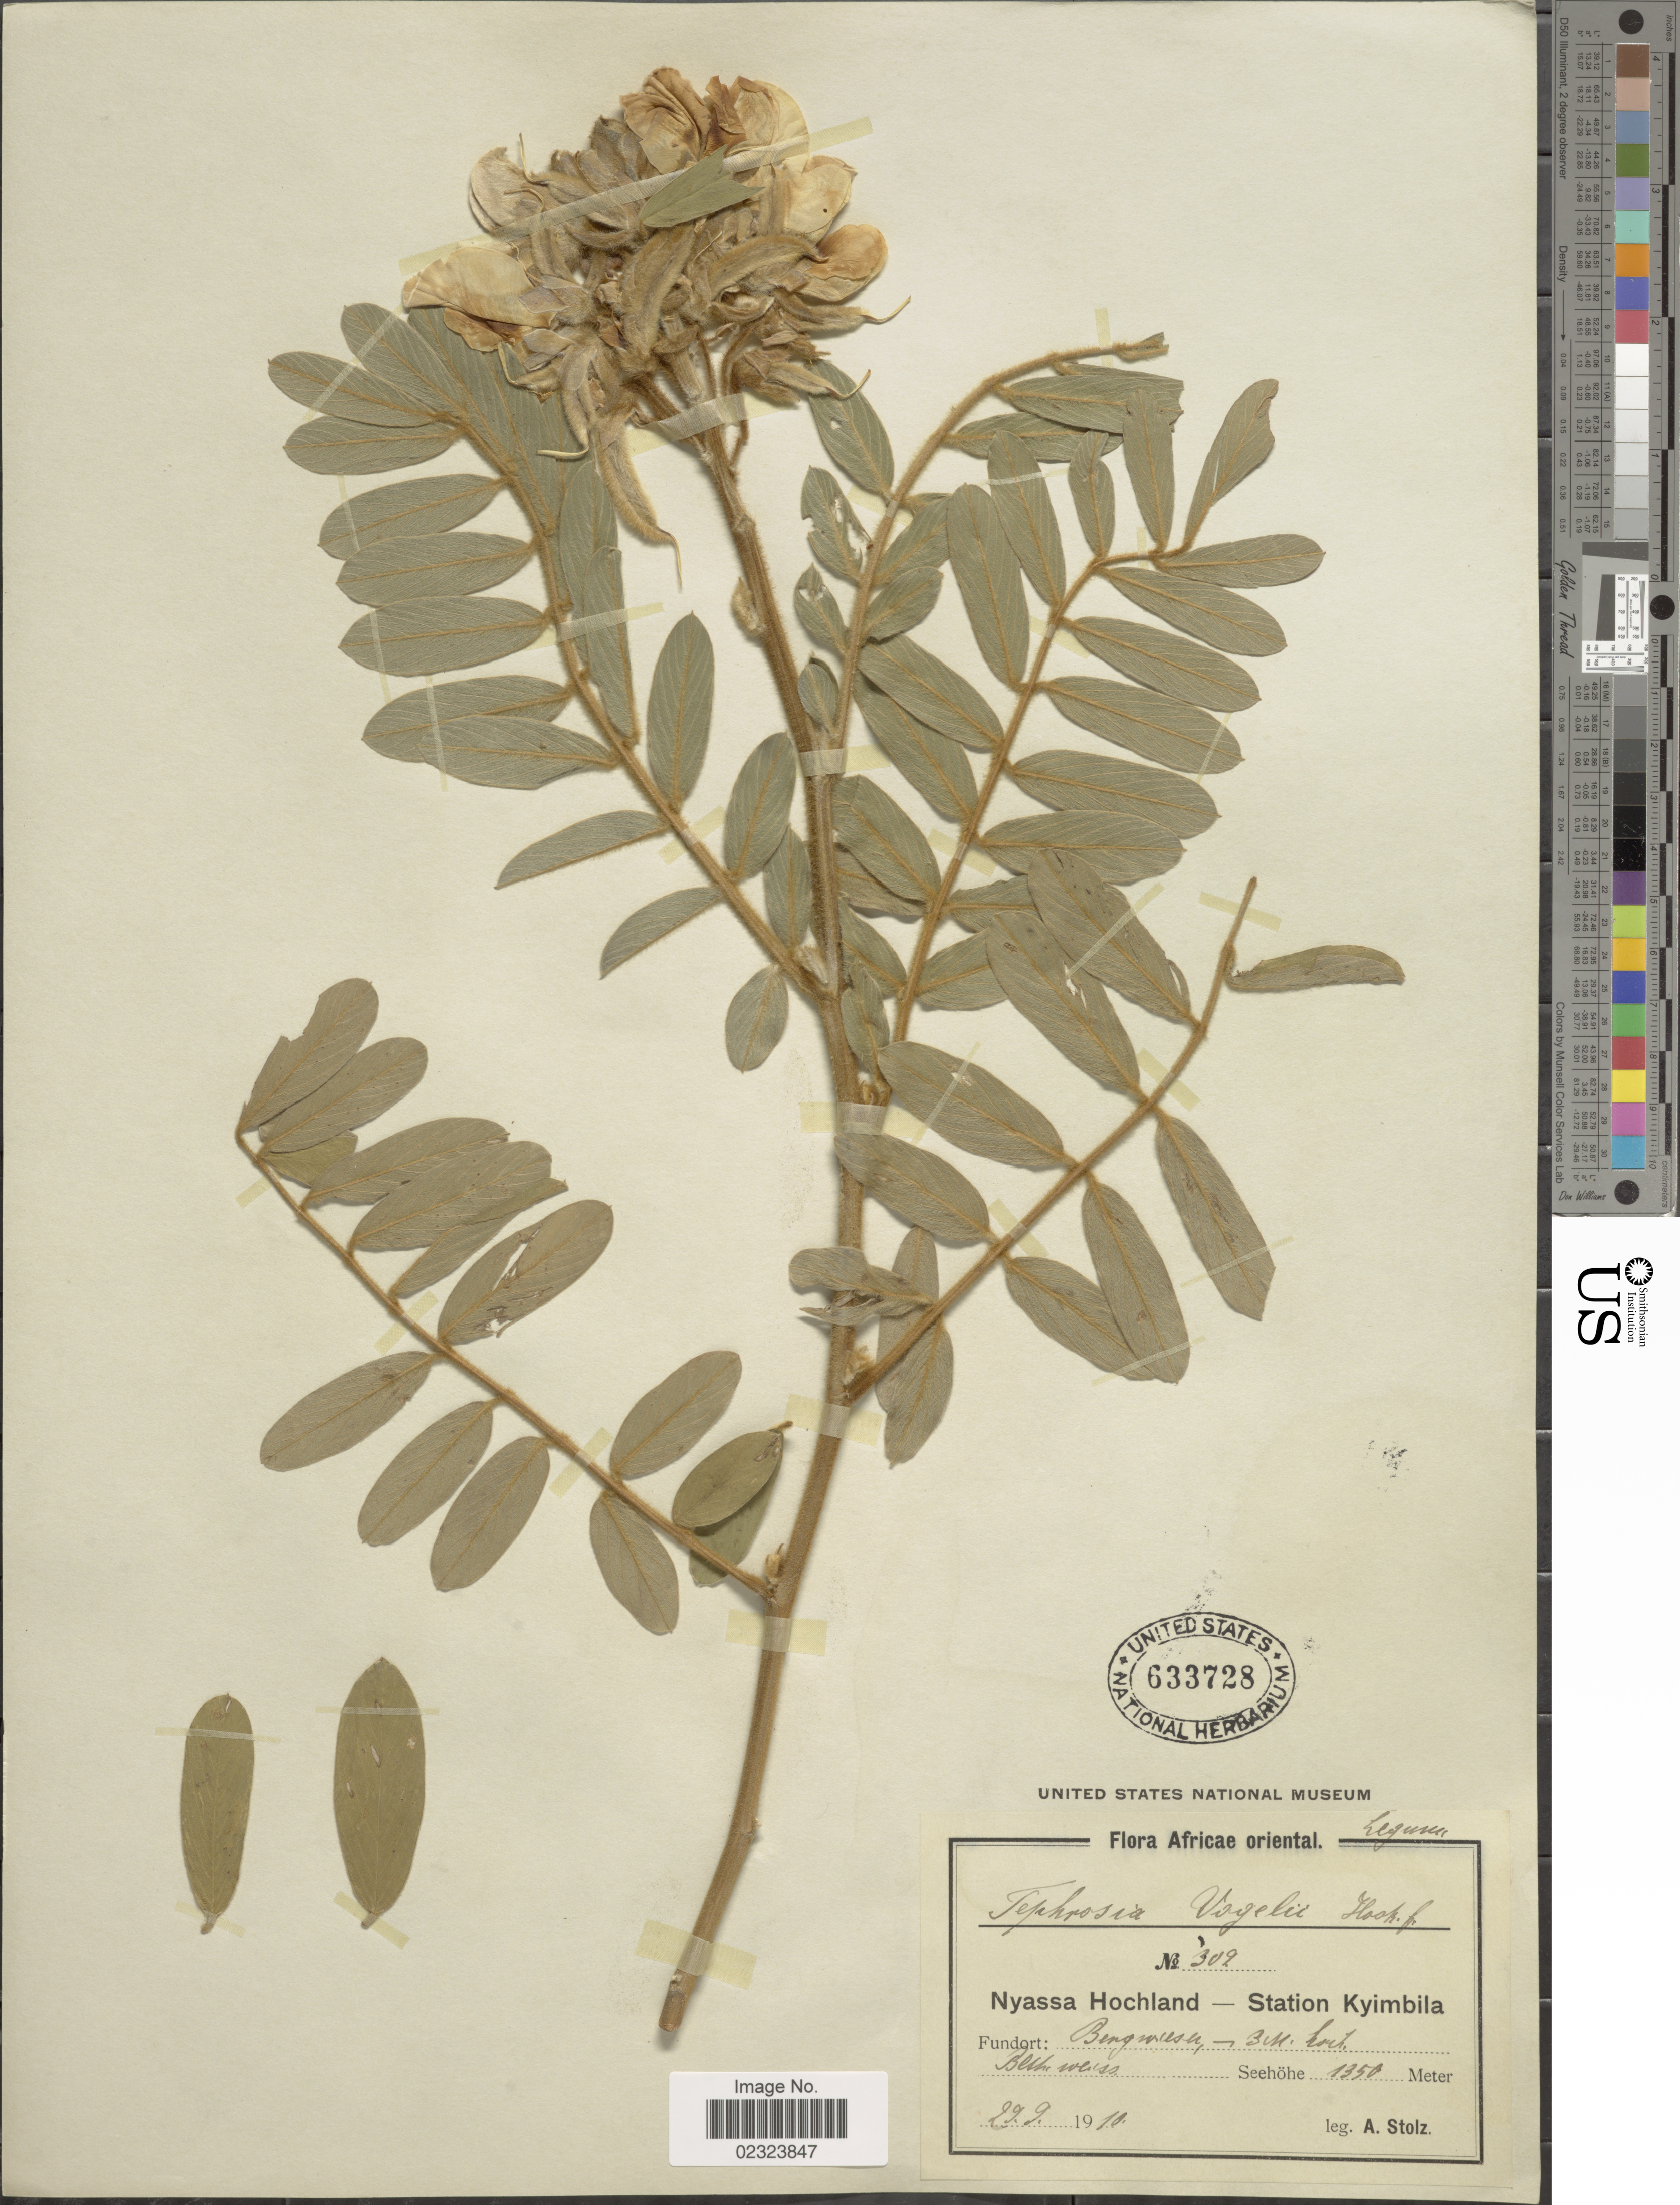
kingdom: Plantae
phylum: Tracheophyta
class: Magnoliopsida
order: Fabales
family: Fabaceae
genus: Tephrosia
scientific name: Tephrosia vogelii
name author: Hook. f.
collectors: A. Stolz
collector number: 309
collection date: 1910-09-29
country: Tanzania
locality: Africae oriental. Nyassa Hochland - Station Kyimbila.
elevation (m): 1350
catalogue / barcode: US 633728